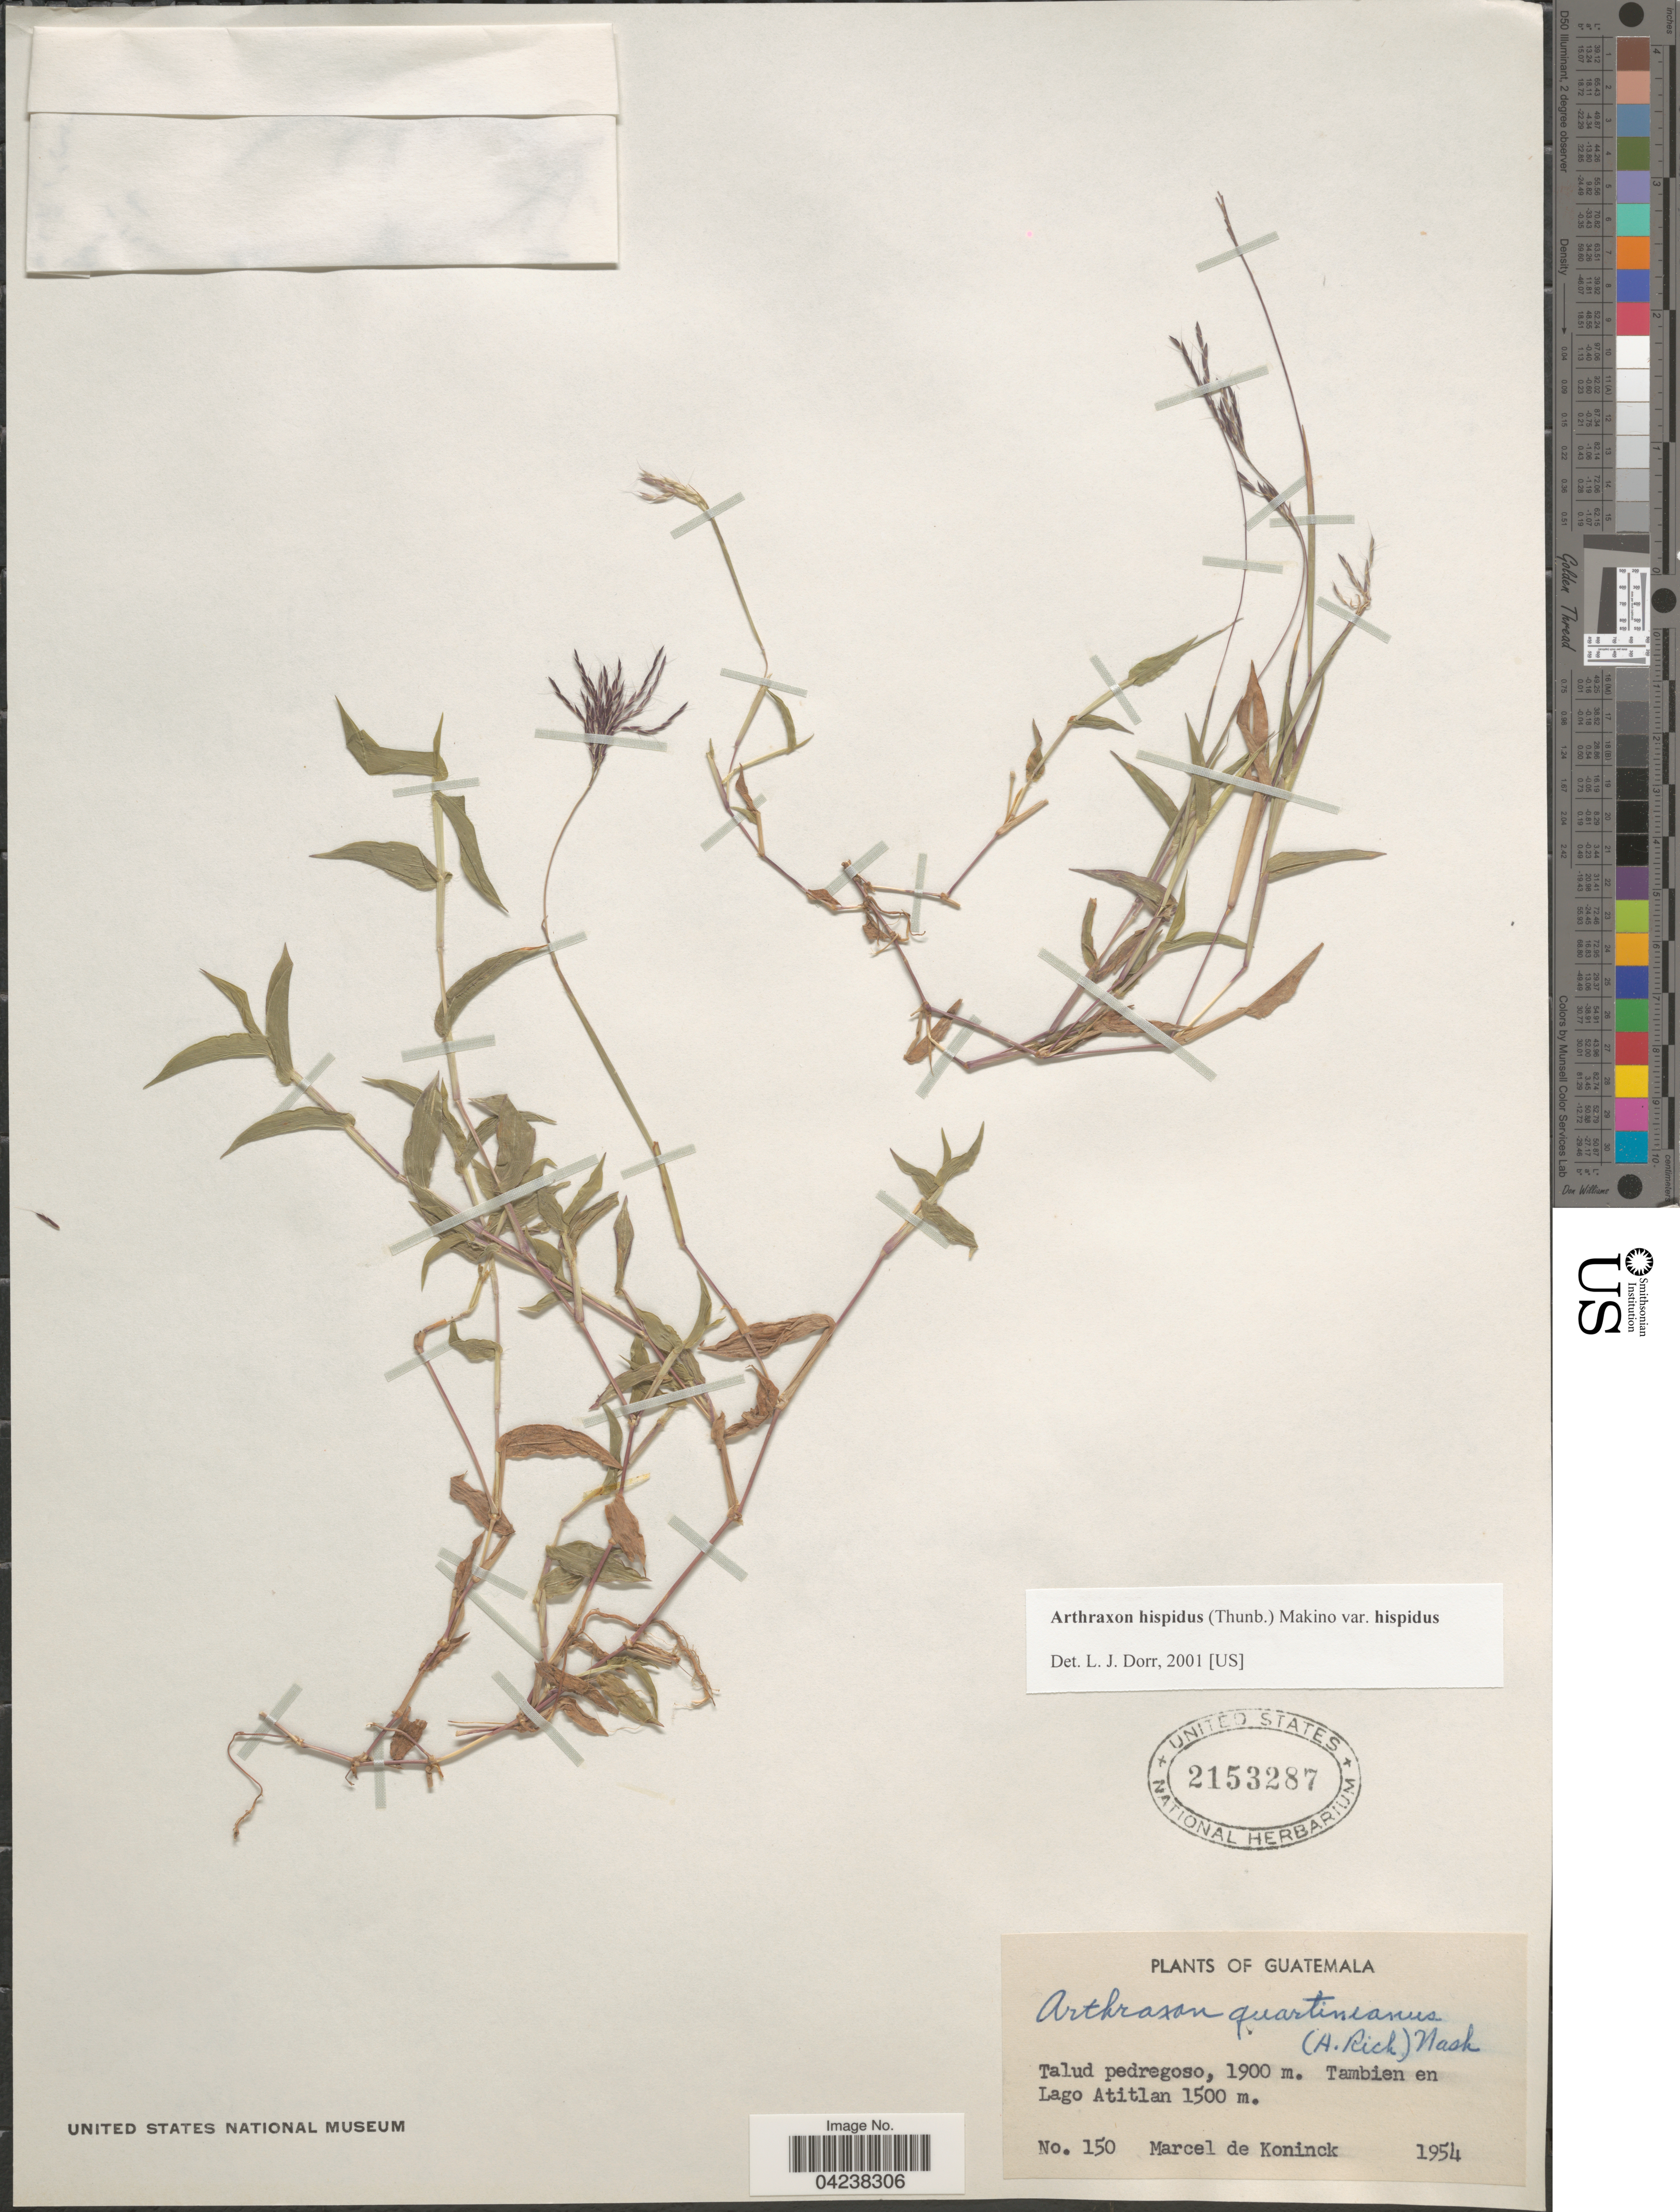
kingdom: Plantae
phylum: Tracheophyta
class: Liliopsida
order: Poales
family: Poaceae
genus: Arthraxon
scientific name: Arthraxon hispidus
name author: (Thunb.) Makino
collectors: M. Koninck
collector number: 150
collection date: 1954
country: Guatemala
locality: Talud pedregoso. Tambien en Lago Atitlan.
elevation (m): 1500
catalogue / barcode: US 2153287